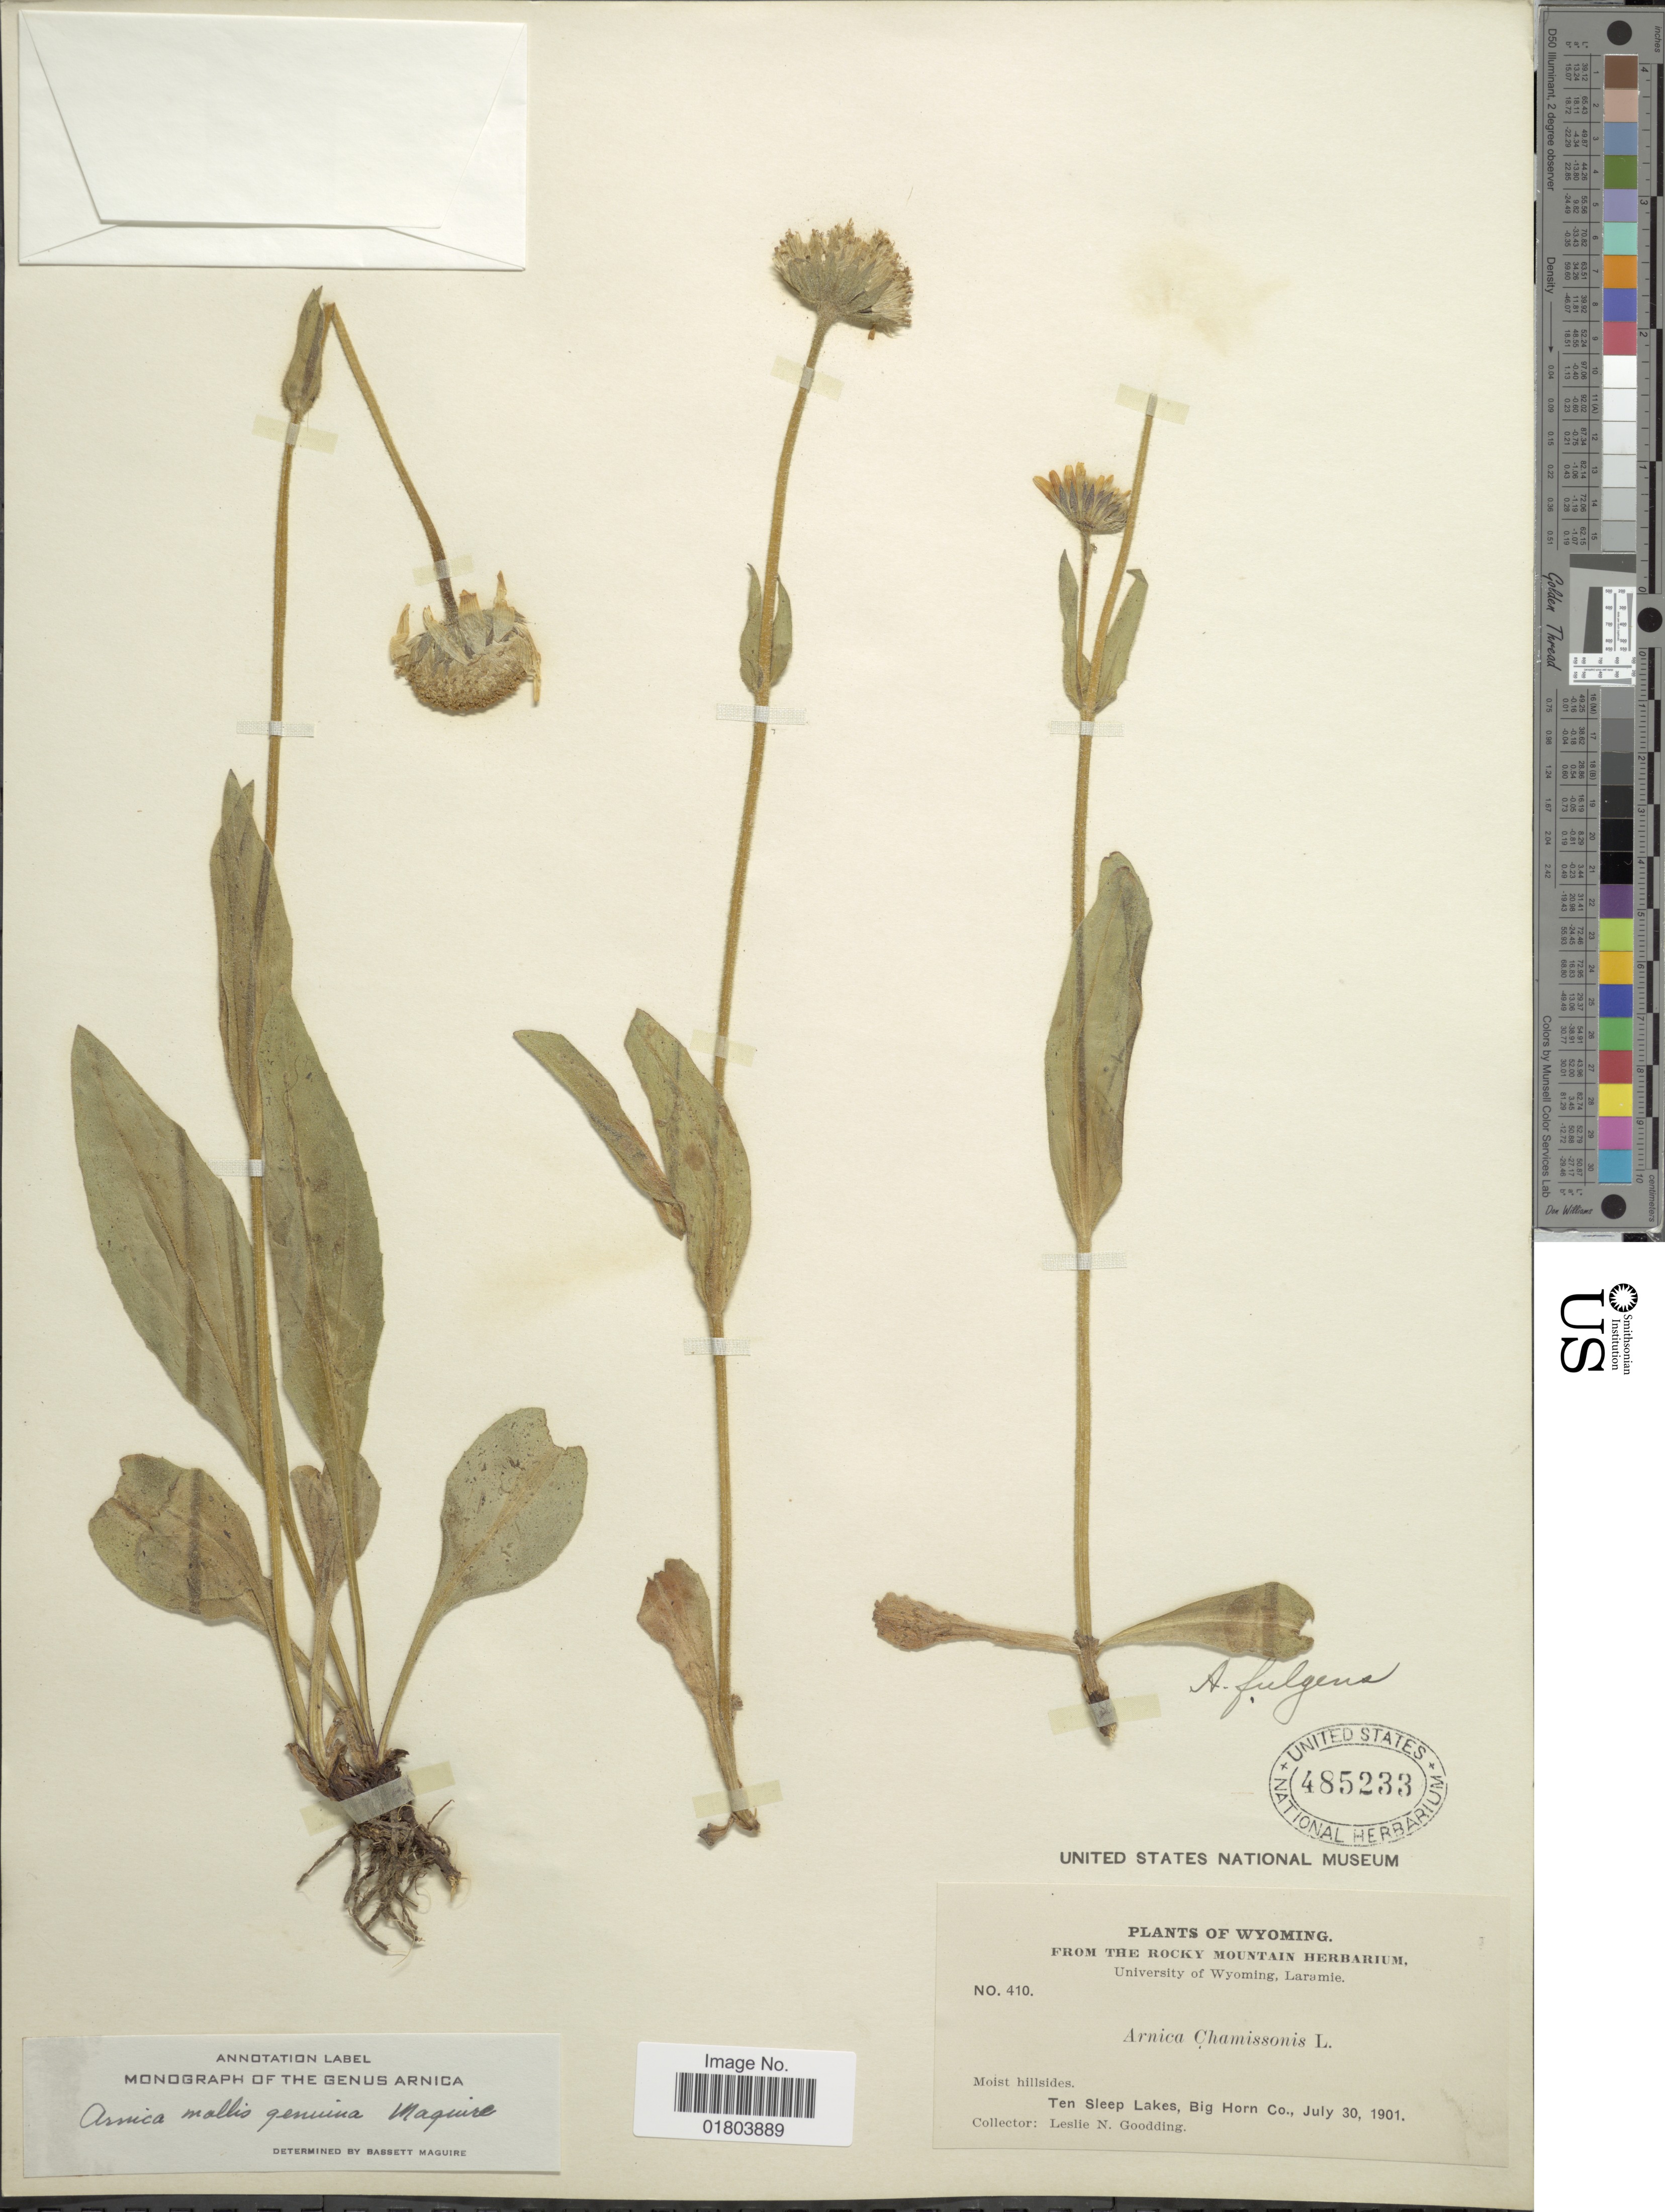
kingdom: Plantae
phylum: Tracheophyta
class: Magnoliopsida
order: Asterales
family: Asteraceae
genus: Arnica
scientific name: Arnica mollis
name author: Hook.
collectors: L. N. Goodding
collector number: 410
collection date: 1901-07-30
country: United States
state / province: Wyoming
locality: Moist hillsides, Ten Sleep Lakes, Big Horn Co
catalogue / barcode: US 485233